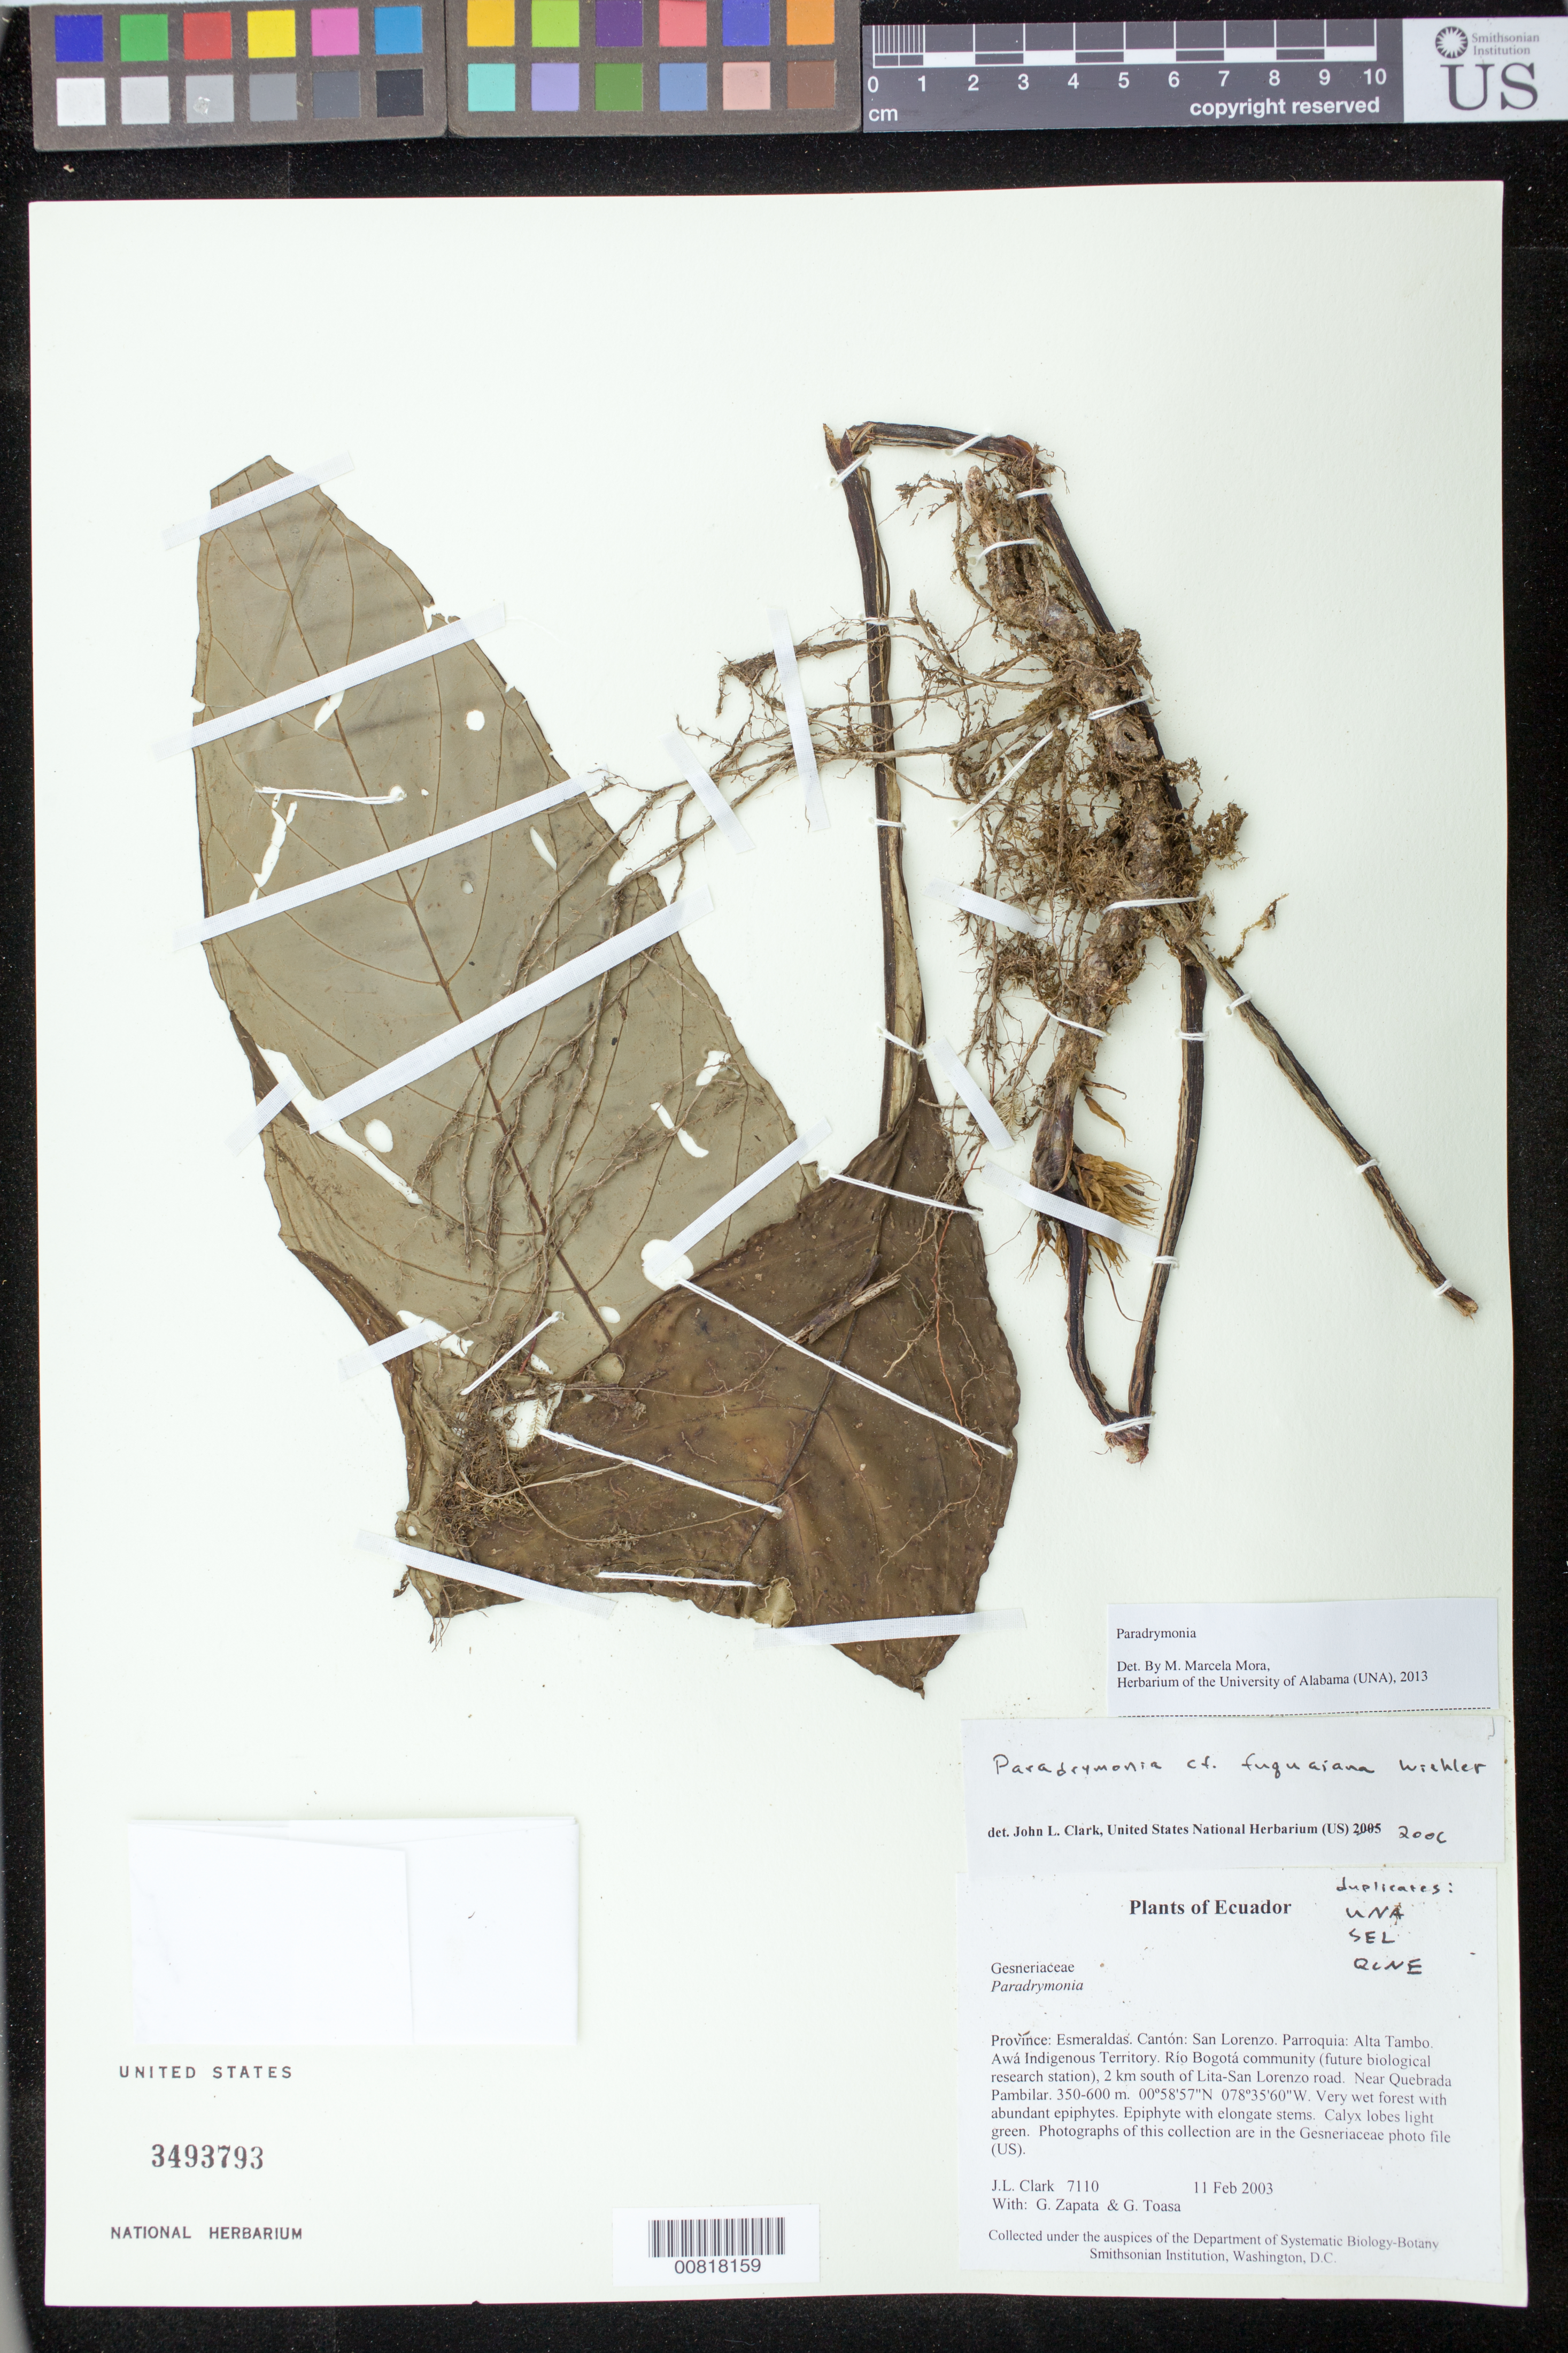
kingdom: Plantae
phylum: Tracheophyta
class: Magnoliopsida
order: Lamiales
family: Gesneriaceae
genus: Paradrymonia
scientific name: Paradrymonia sp.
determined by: Mora, M. Marcela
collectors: J. L. Clark, G. Zapata & G. Toasa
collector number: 7110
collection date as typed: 11 Feb 2003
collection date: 2003-02-11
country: Ecuador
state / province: Esmeraldas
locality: San Lorenzo. Parroquia: Alta Tambo. Awá Indigenous Territory. Río Bogotá community (future biological research station), 2 km south of Lita-San Lorenzo road. Near Quebrada Pambilar.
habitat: Very wet forest with abundant epiphytes.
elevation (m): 350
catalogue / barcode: US 3493793